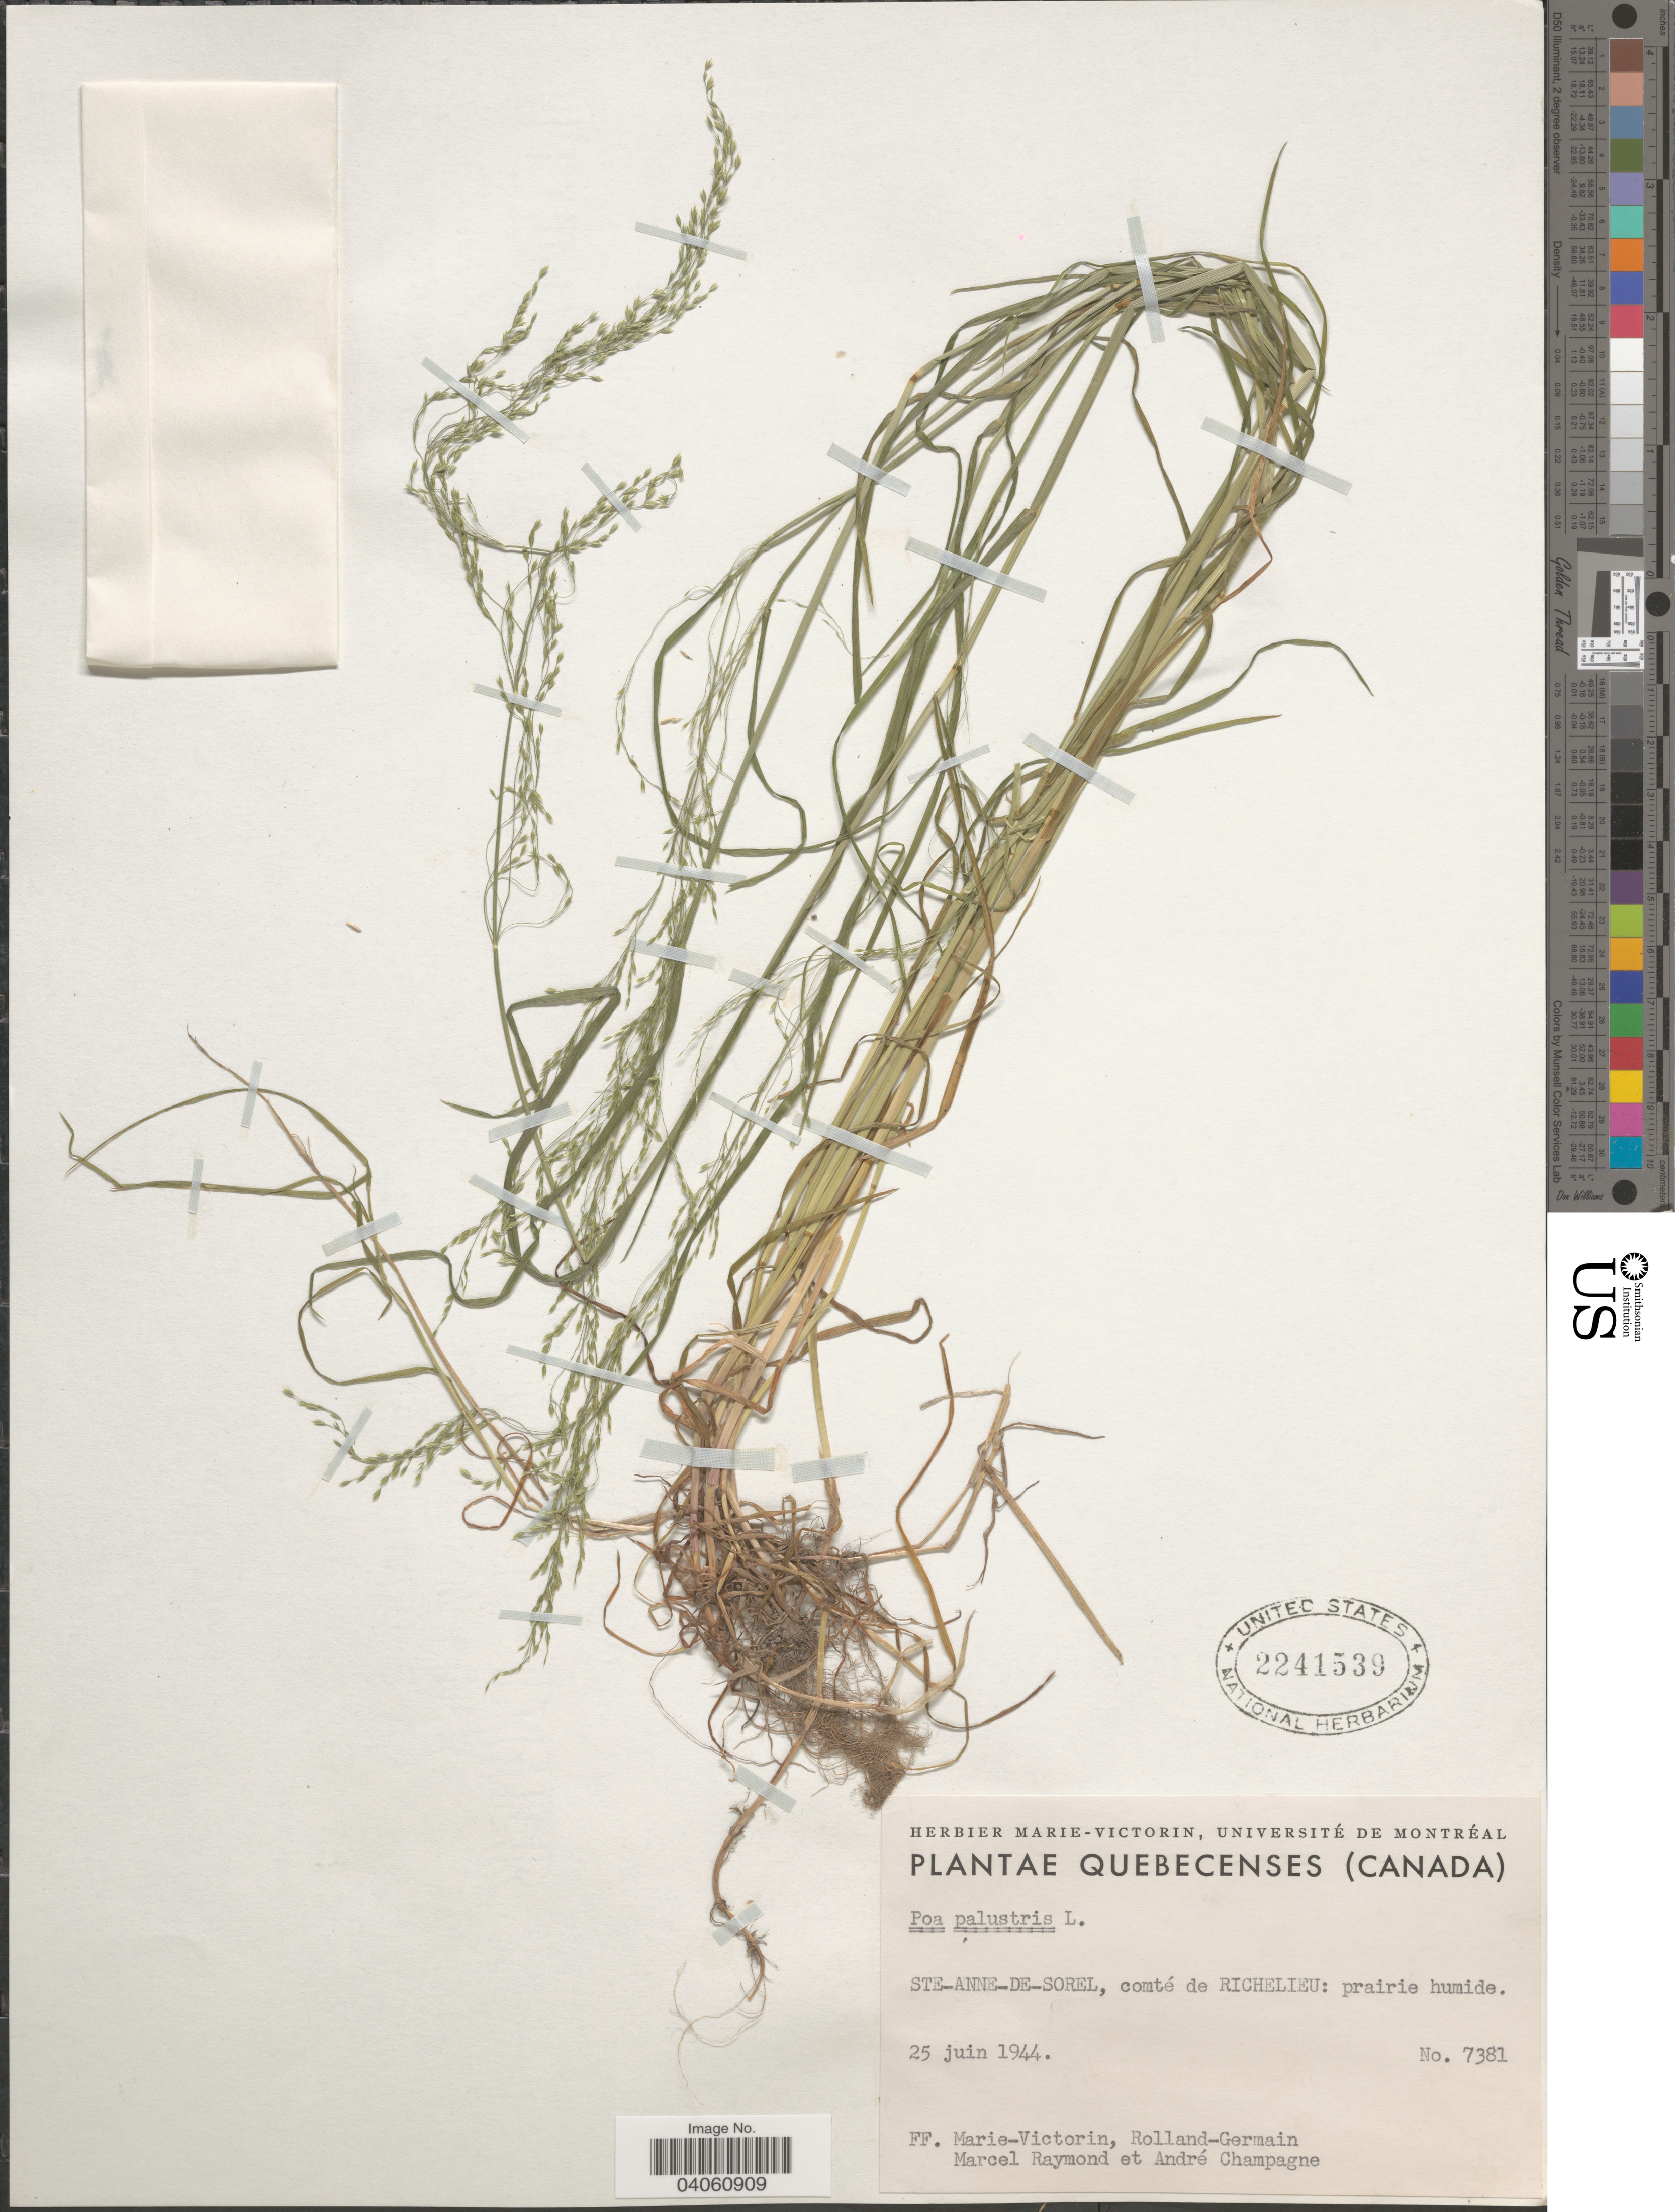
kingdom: Plantae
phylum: Tracheophyta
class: Liliopsida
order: Poales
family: Poaceae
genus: Poa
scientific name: Poa palustris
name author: L.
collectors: F. Marie-Victorin, Rolland-Germain, M. Raymond & A. Champagne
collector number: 7381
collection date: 1944-06-25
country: Canada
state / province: Quebec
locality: Quebecenses. Ste-Anne-de-Sorel, comté de Richelieu: prairie humide.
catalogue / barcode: US 2241539